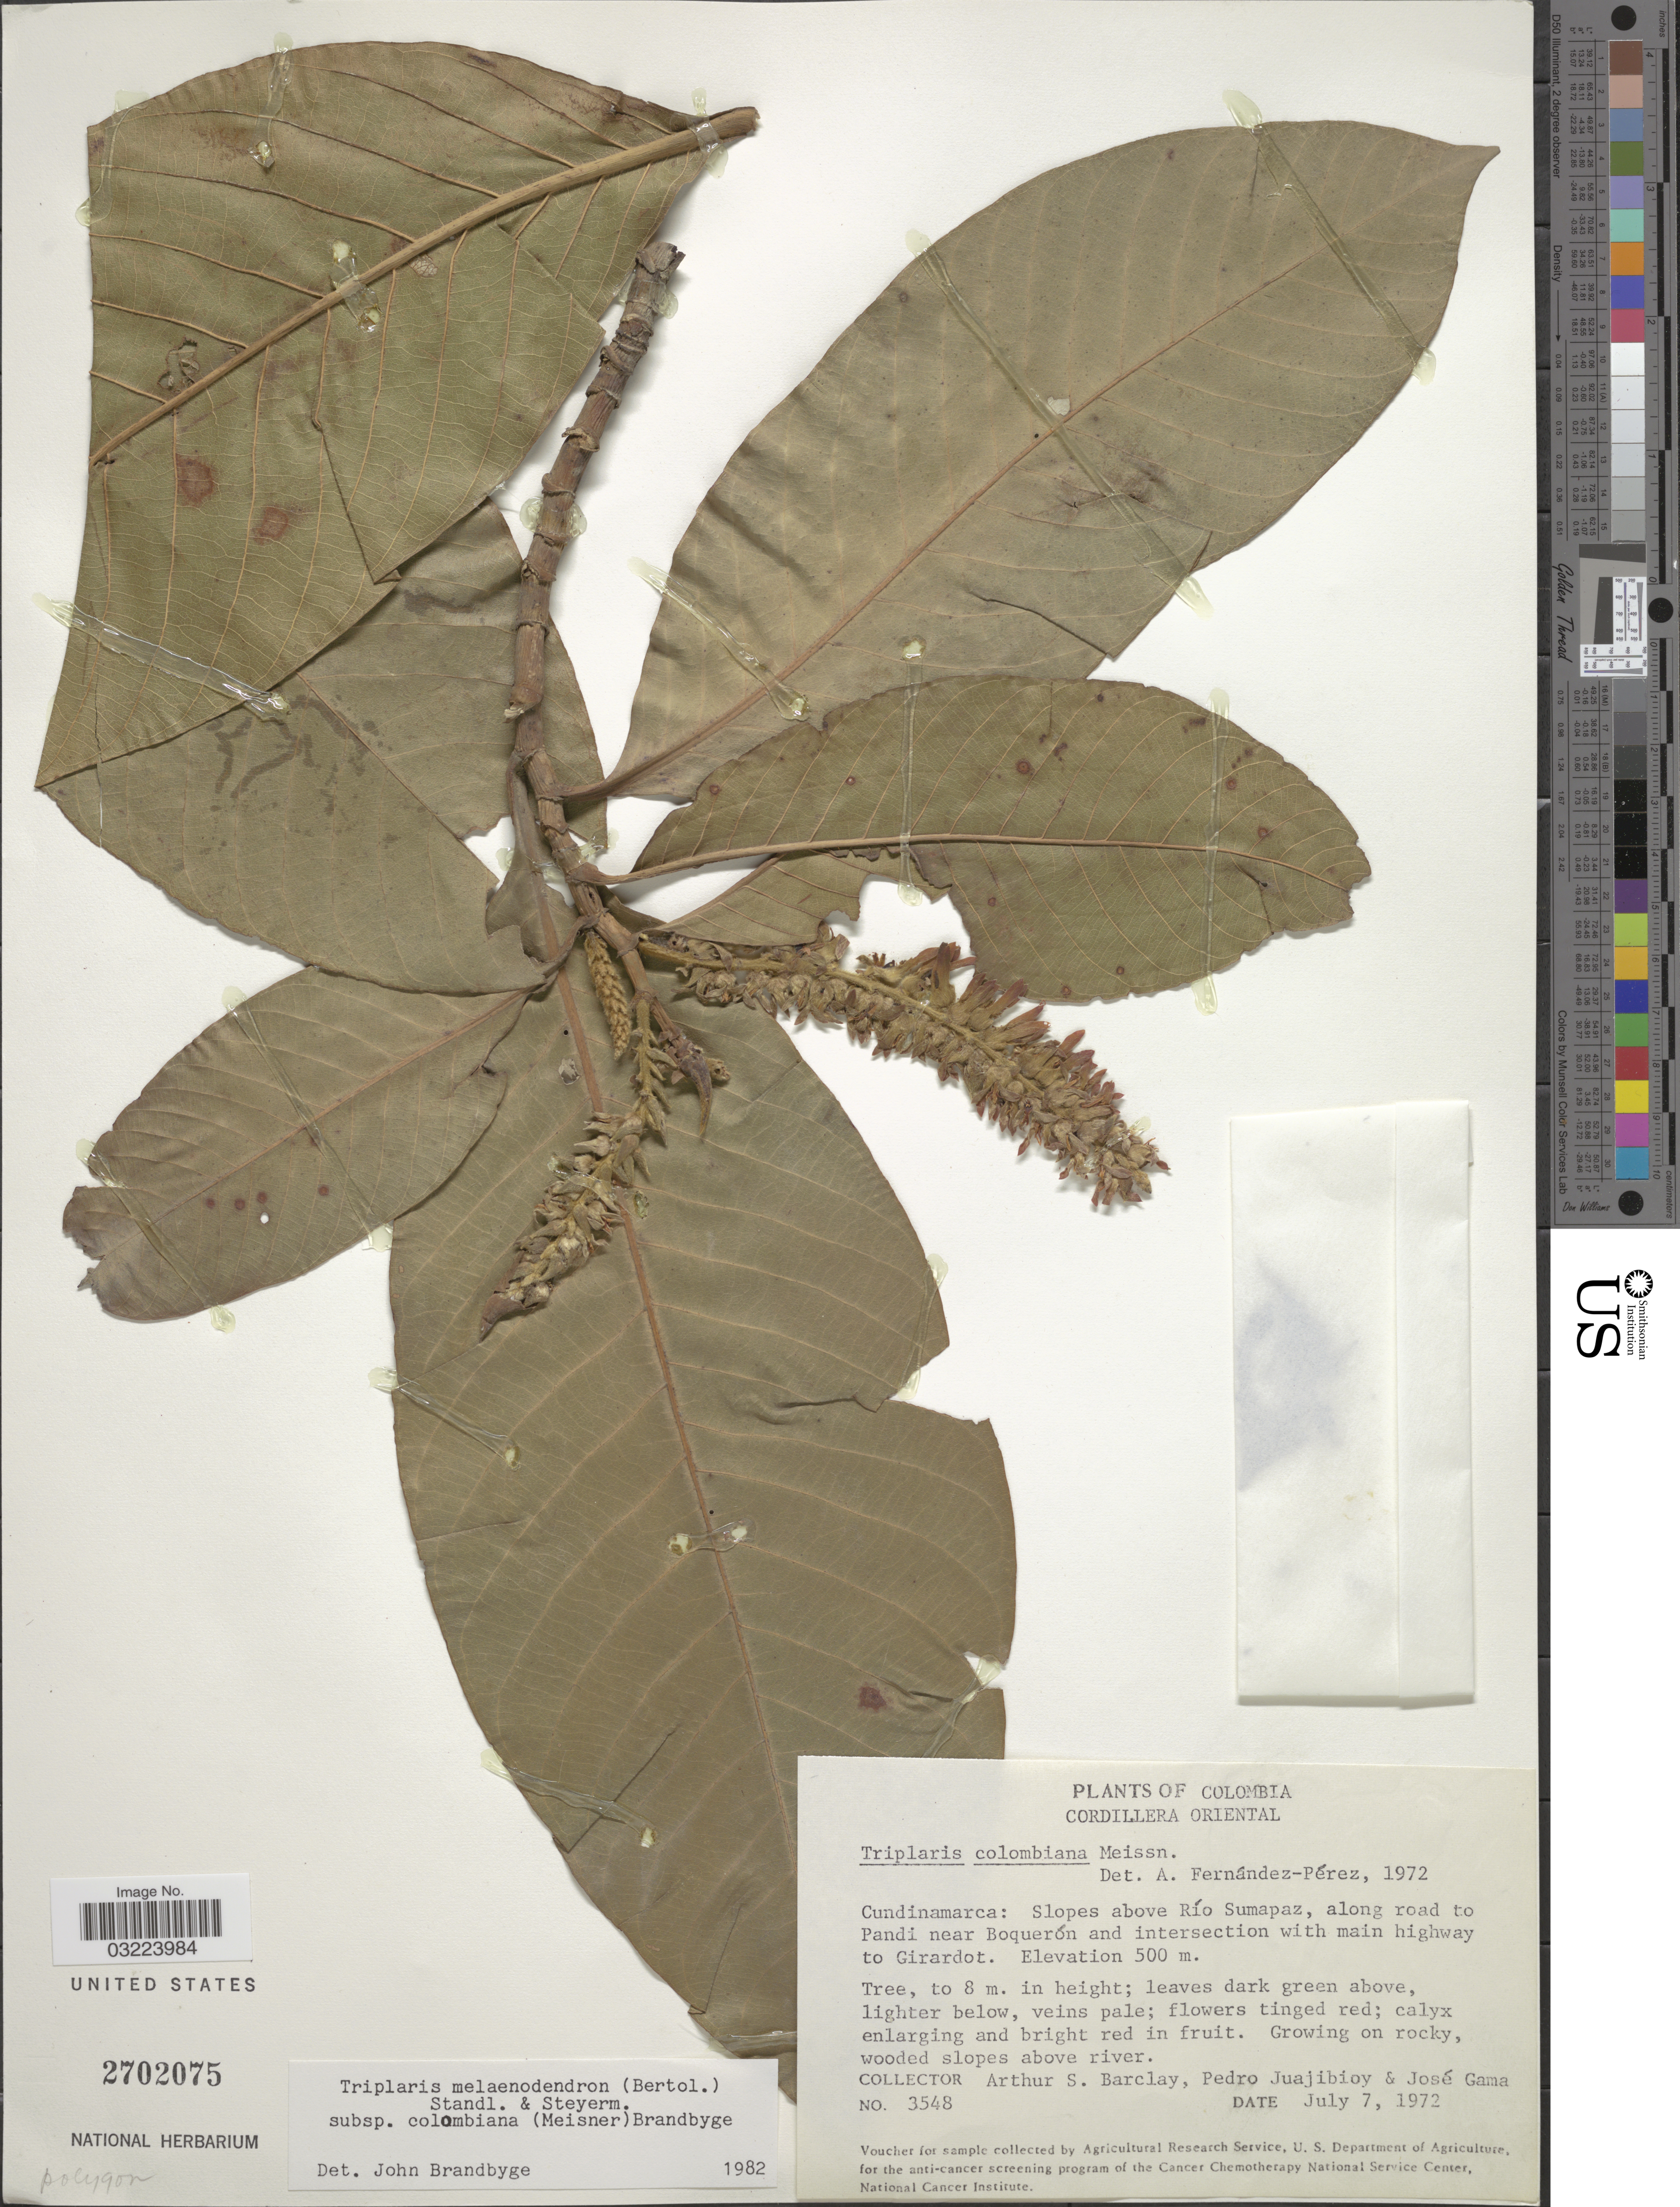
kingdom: Plantae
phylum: Tracheophyta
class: Magnoliopsida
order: Caryophyllales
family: Polygonaceae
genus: Triplaris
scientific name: Triplaris melaenodendron subsp. colombiana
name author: (Meisn.) Brandbyge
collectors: A. S. Barclay, P. Juajibioy & J. Gama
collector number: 3548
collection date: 1972-07-07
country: Colombia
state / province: Cundinamarca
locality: Cordillera Oriental. Slopes above Río Sumapaz, along road to Pandi near Boquerón and intersection with main highway to Girardot.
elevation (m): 500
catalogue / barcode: US 2702075